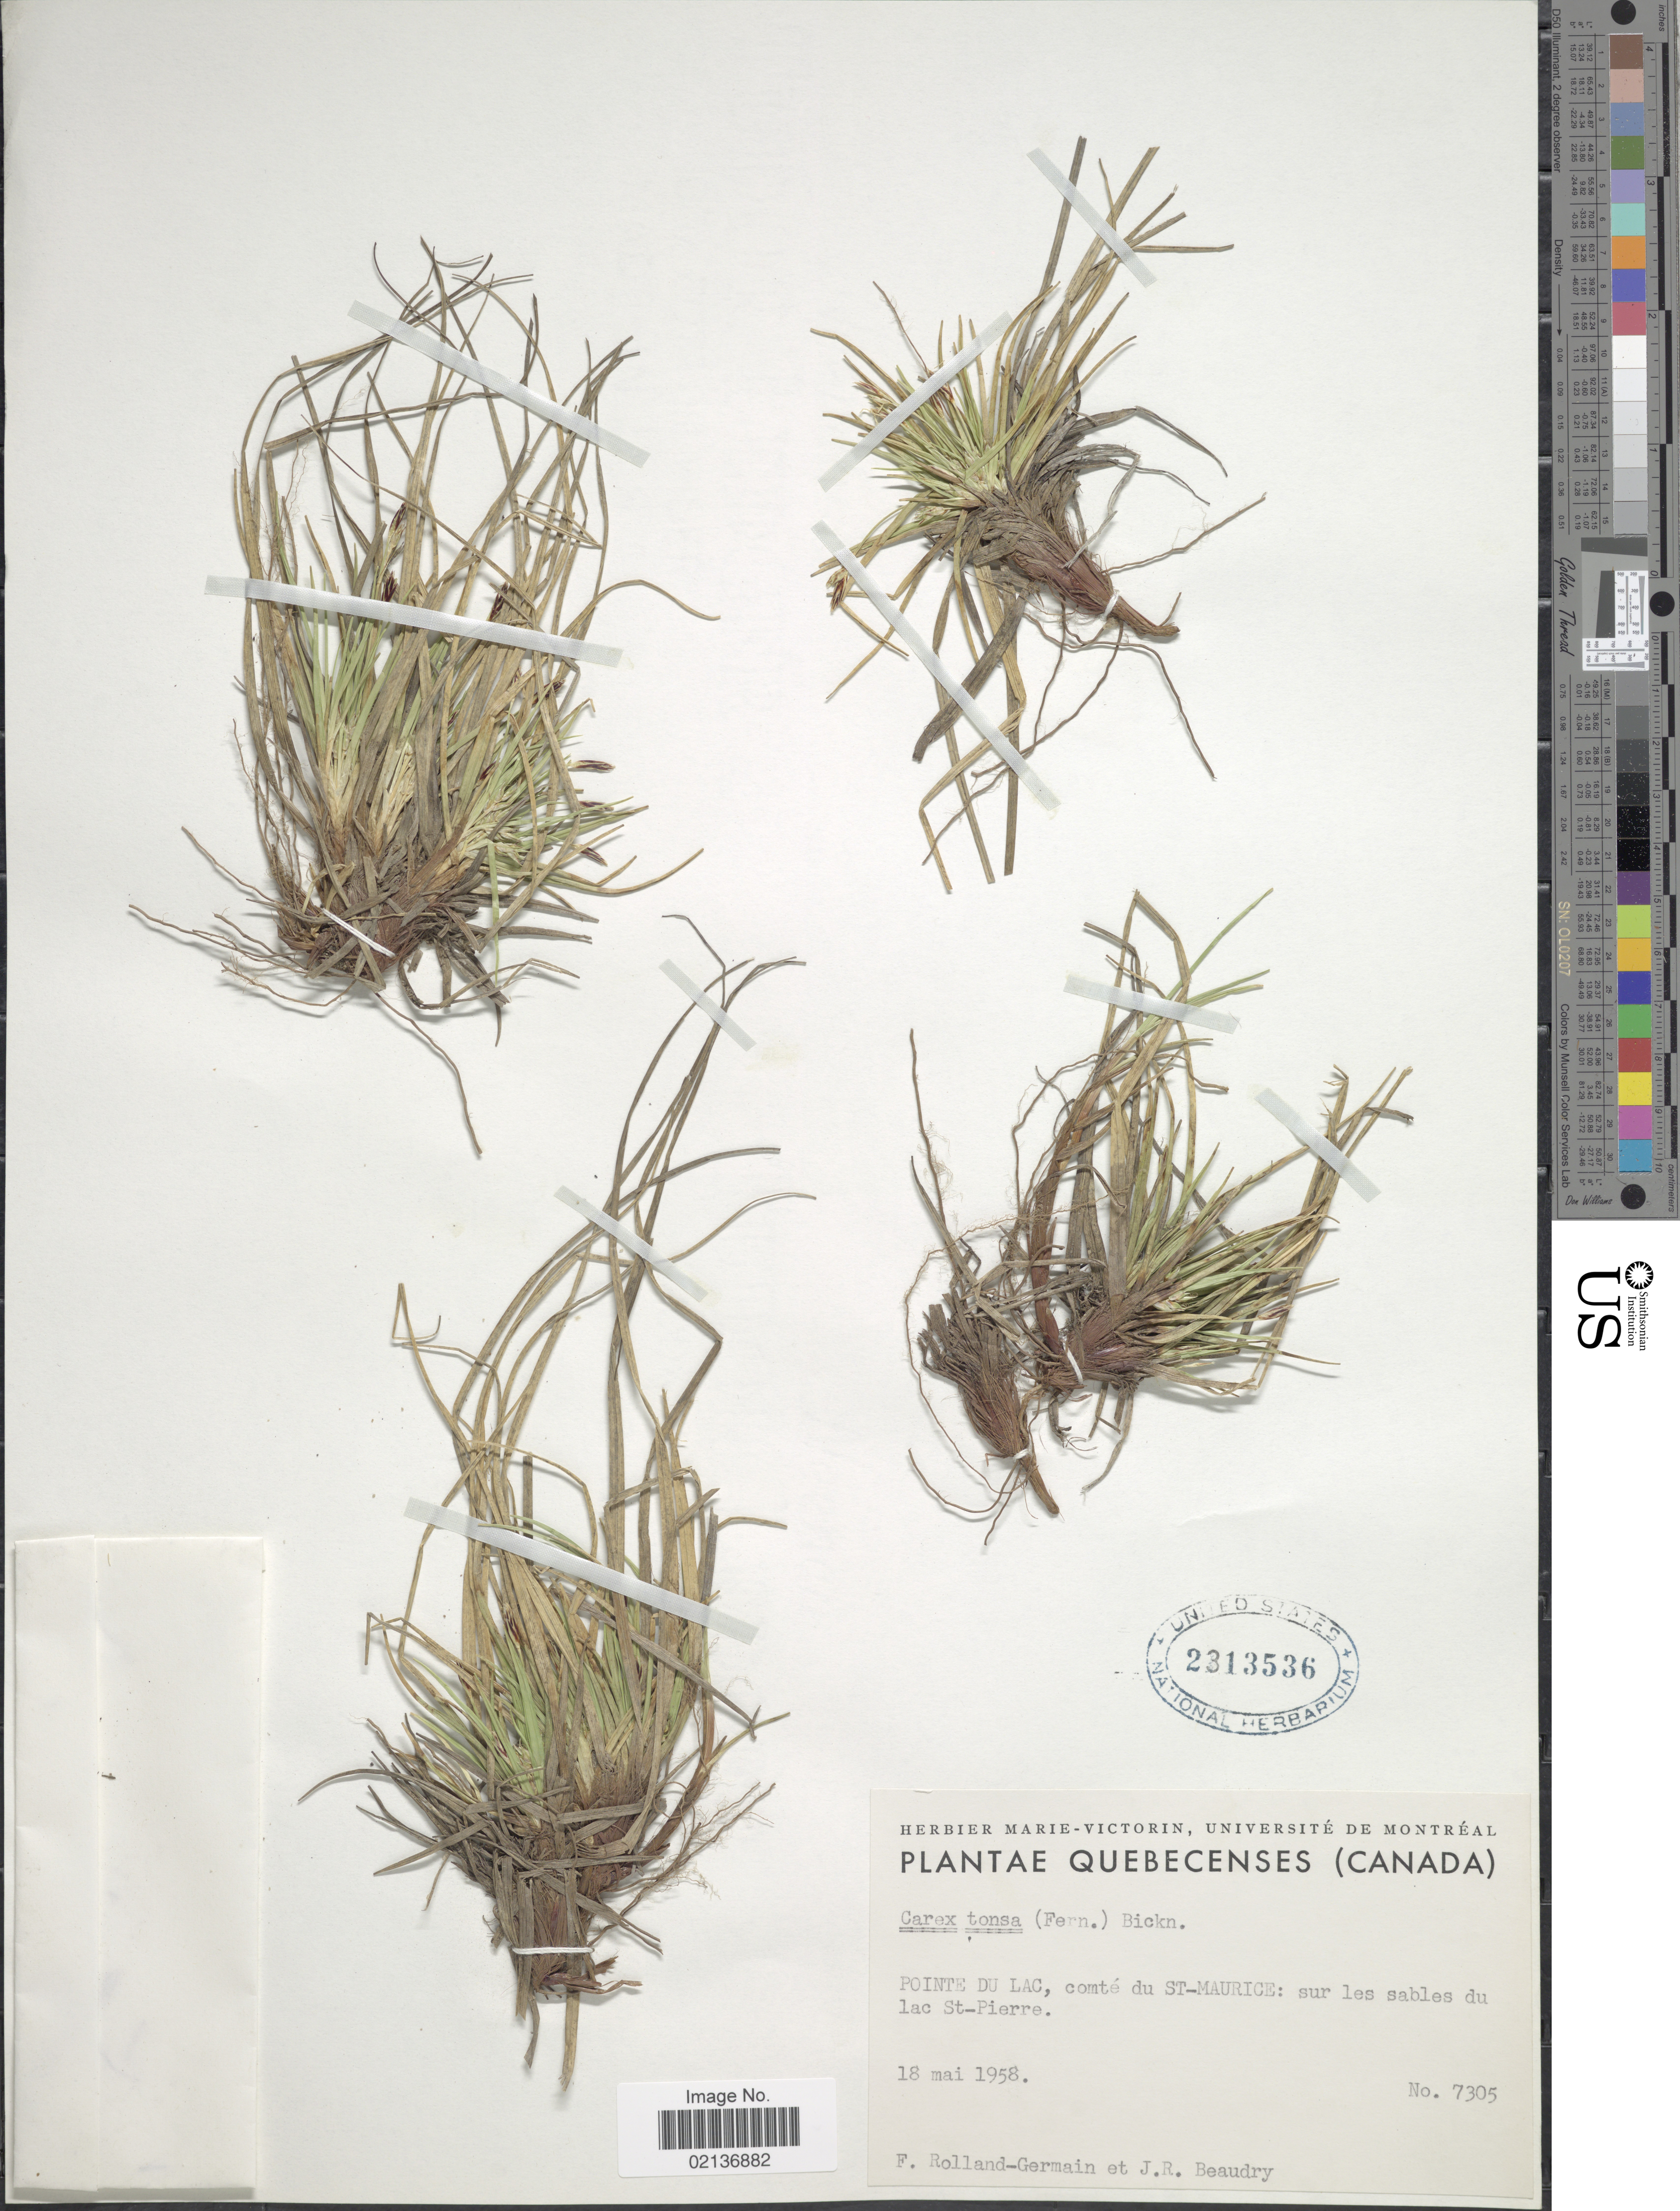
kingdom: Plantae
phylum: Tracheophyta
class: Liliopsida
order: Poales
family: Cyperaceae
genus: Carex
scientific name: Carex tonsa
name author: (Fernald) E.P. Bicknell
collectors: Rolland-Germain & J. Beaudry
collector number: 7305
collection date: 1958-05-15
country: Canada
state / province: Quebec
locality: Pointe Du Lac, comte du St-Maurice, sur les sables du lac St-Pierre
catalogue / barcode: US 2313536